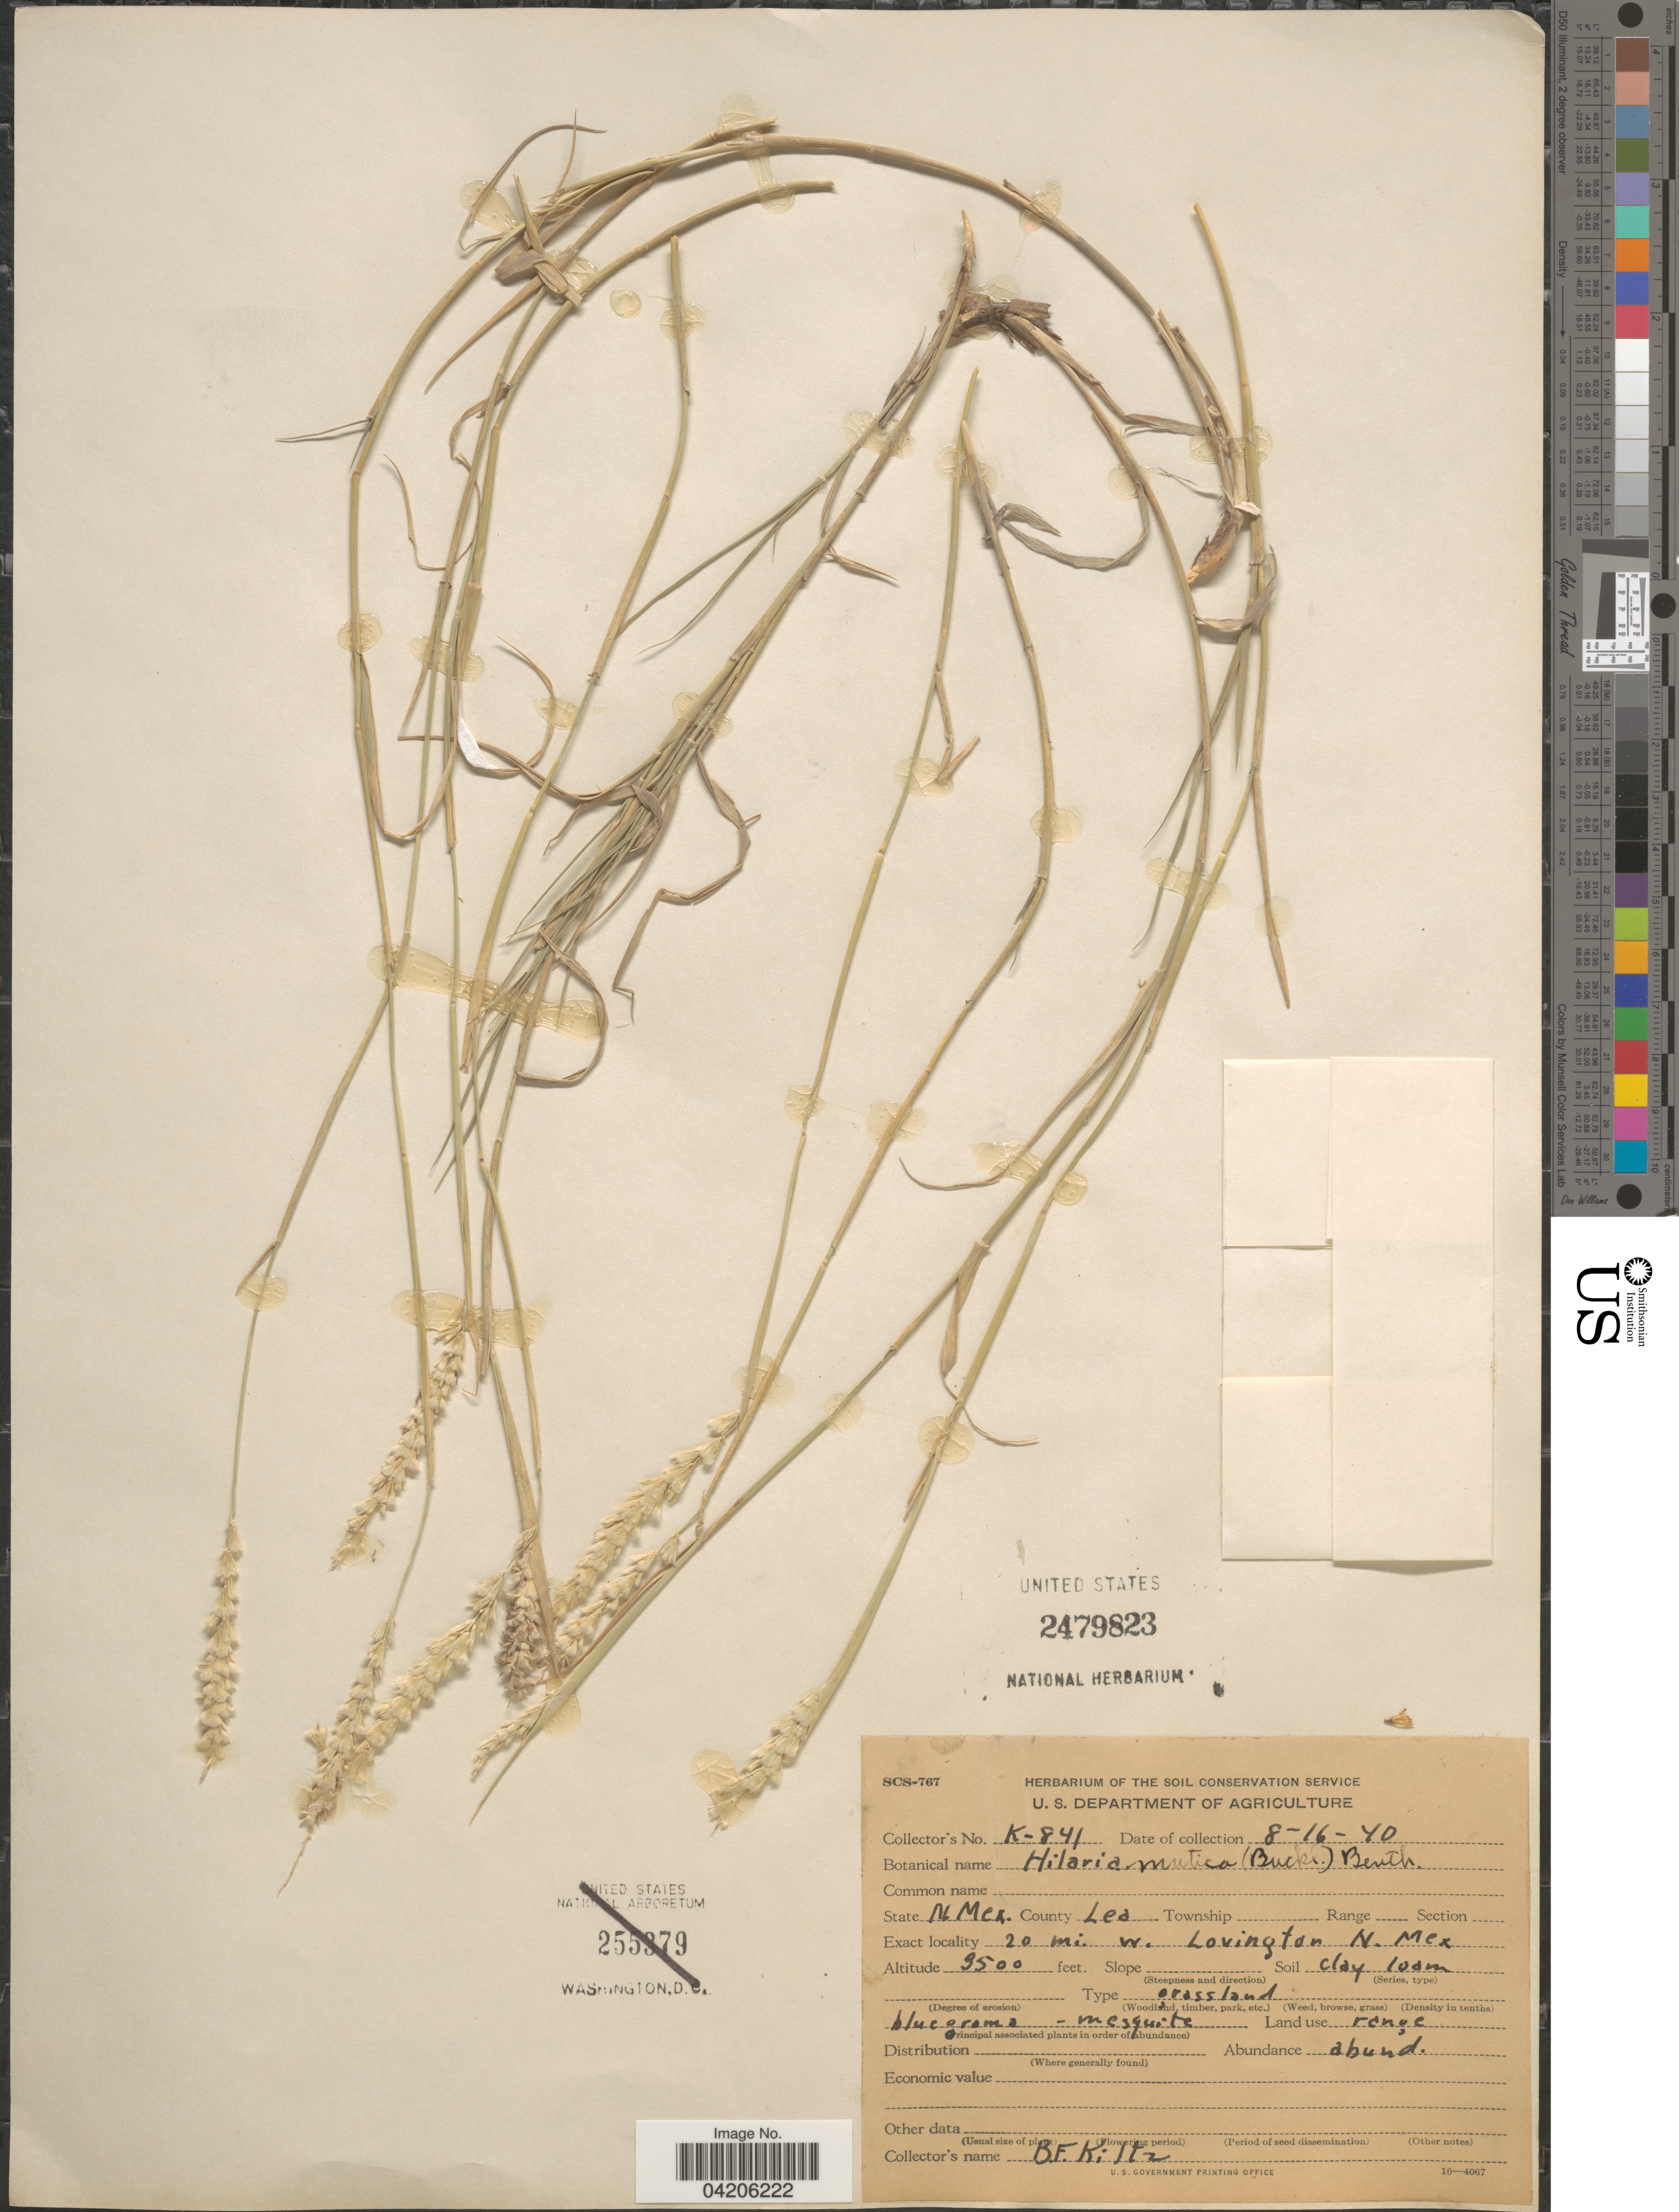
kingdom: Plantae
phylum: Tracheophyta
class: Liliopsida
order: Poales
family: Poaceae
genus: Hilaria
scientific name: Hilaria mutica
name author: (Buckley) Benth.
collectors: B. Kiltz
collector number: K-841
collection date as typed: Transcribed d/m/y: 16/8/40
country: United States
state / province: New Mexico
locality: County Lea. 20 mi. w. Lovington.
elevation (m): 2896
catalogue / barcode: US 2479823